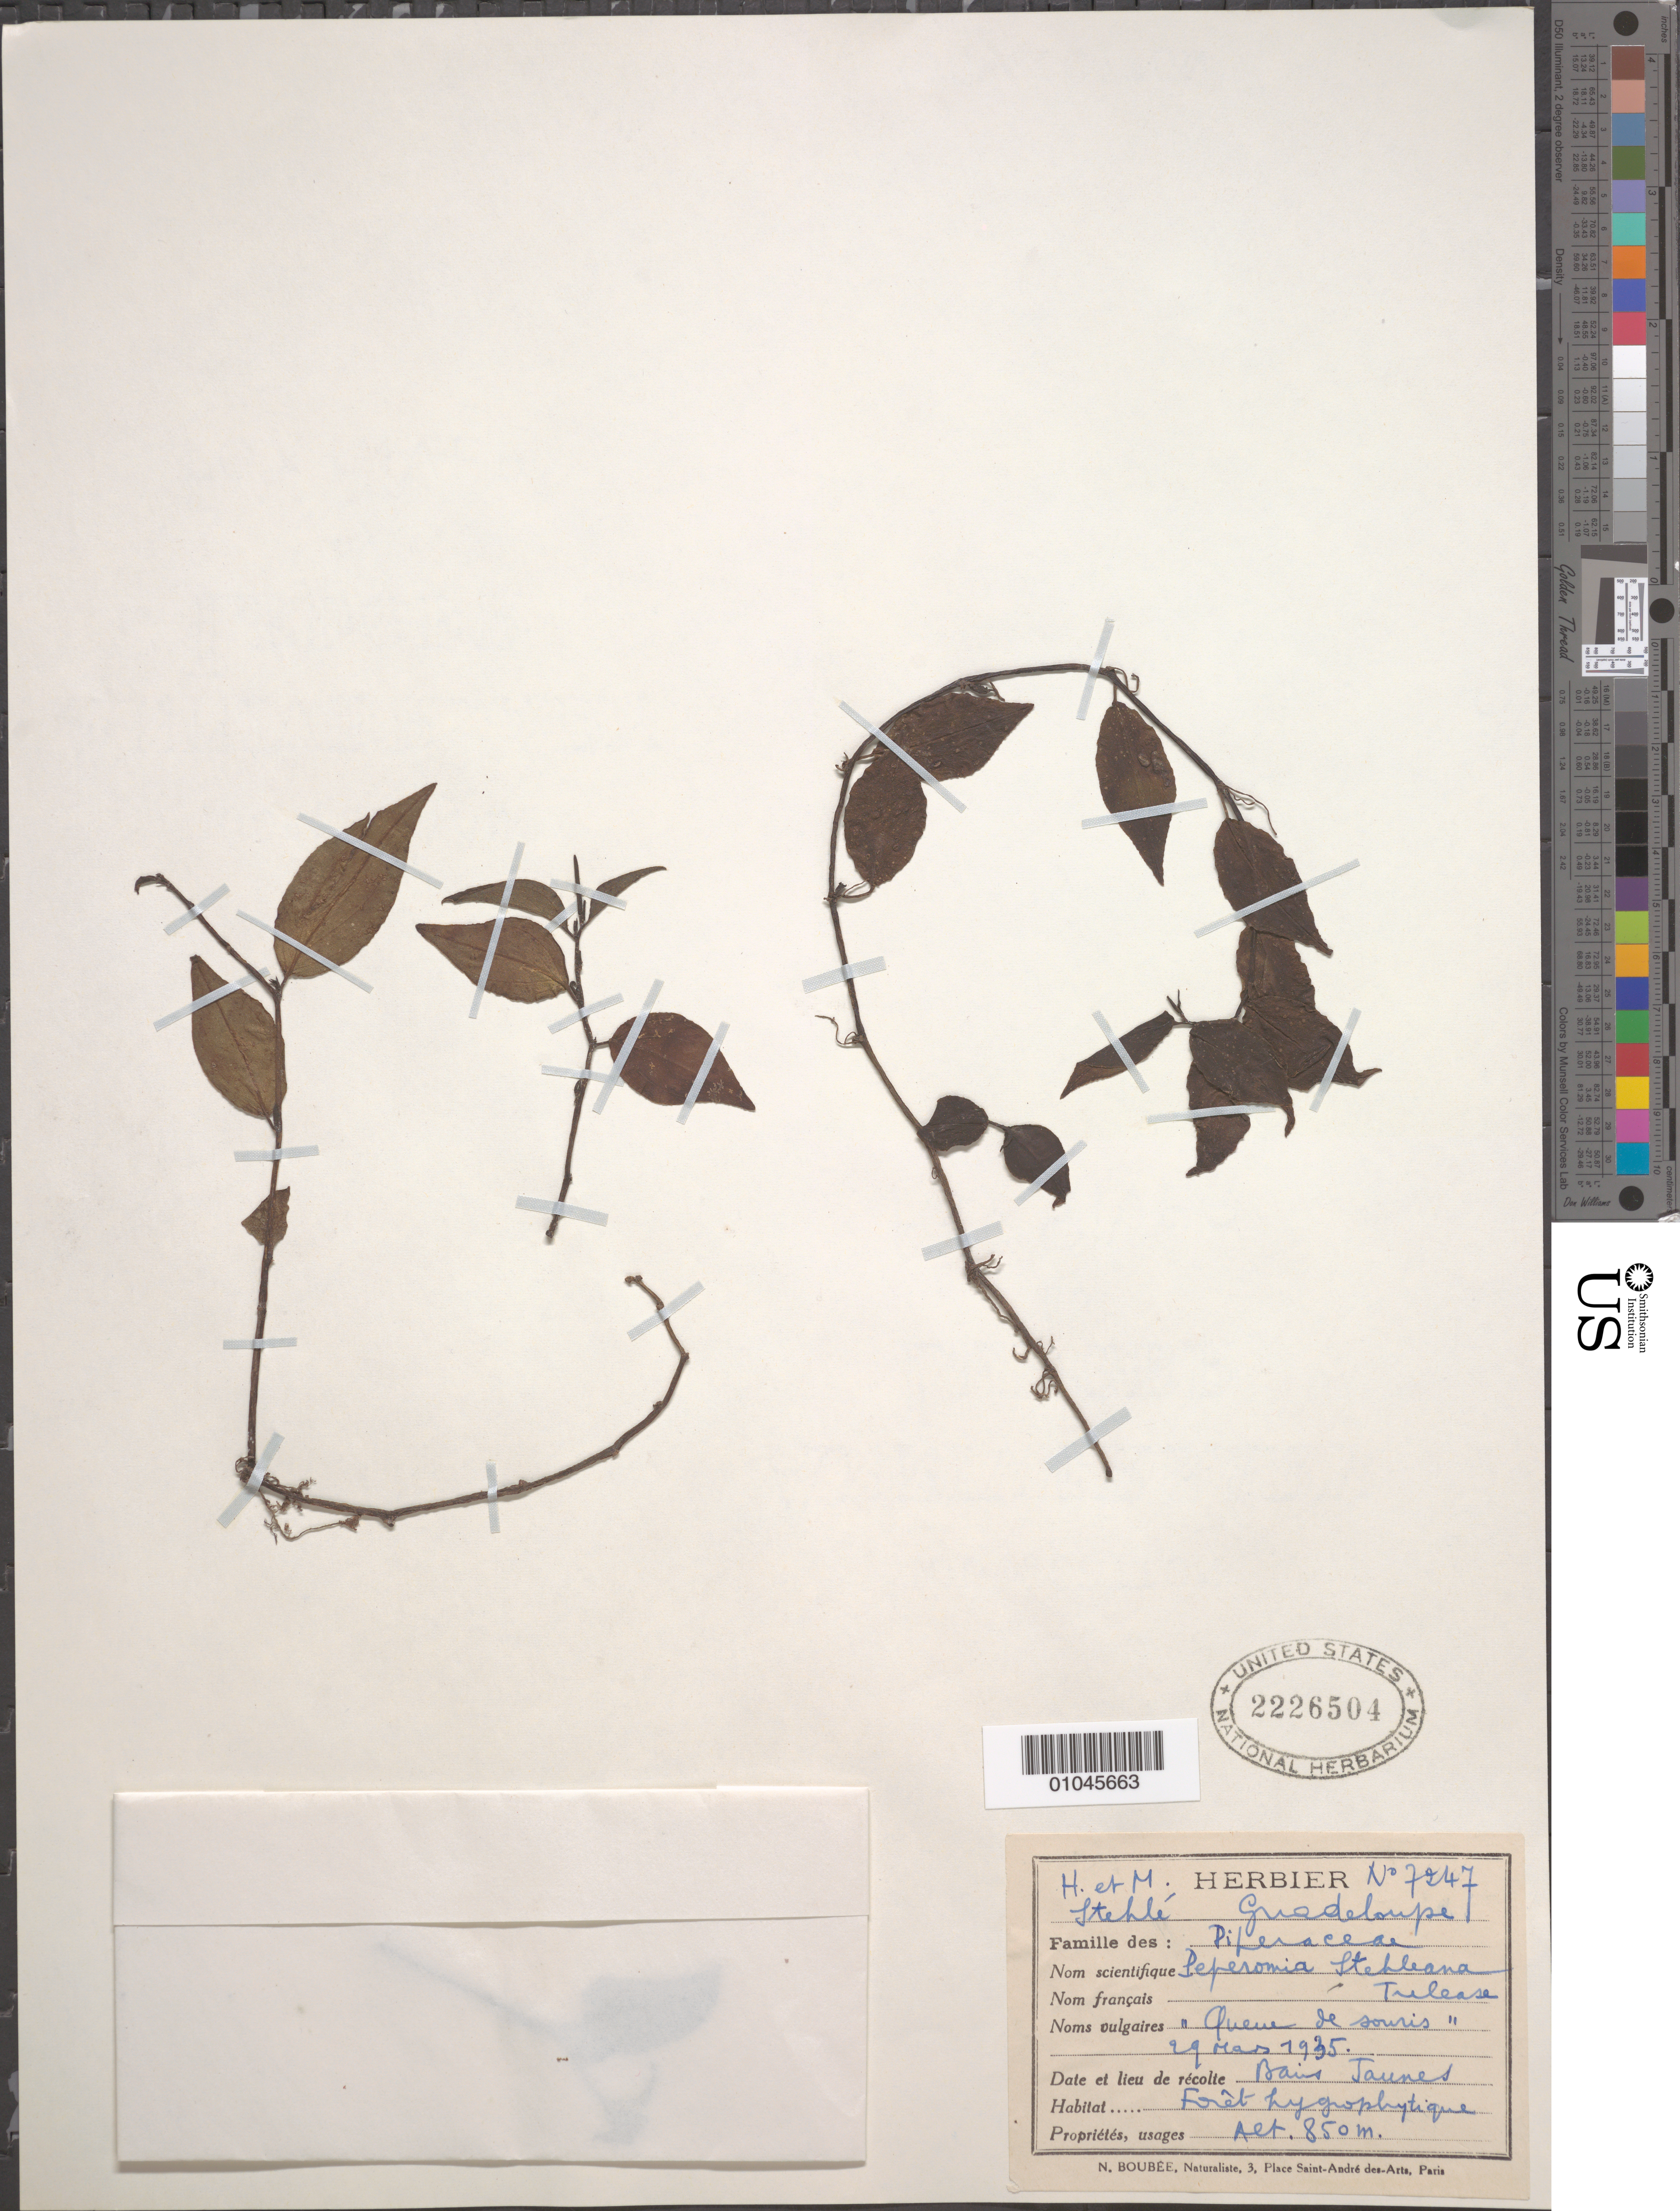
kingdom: Plantae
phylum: Tracheophyta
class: Magnoliopsida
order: Piperales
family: Piperaceae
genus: Peperomia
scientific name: Peperomia stehleana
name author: Trel.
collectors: H. Stehlé & M. Stehlé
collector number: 7247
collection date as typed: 29 Mar 1935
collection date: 1935-03-29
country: Guadeloupe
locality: Hygrophytic forest.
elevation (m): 850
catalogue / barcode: US 2226504